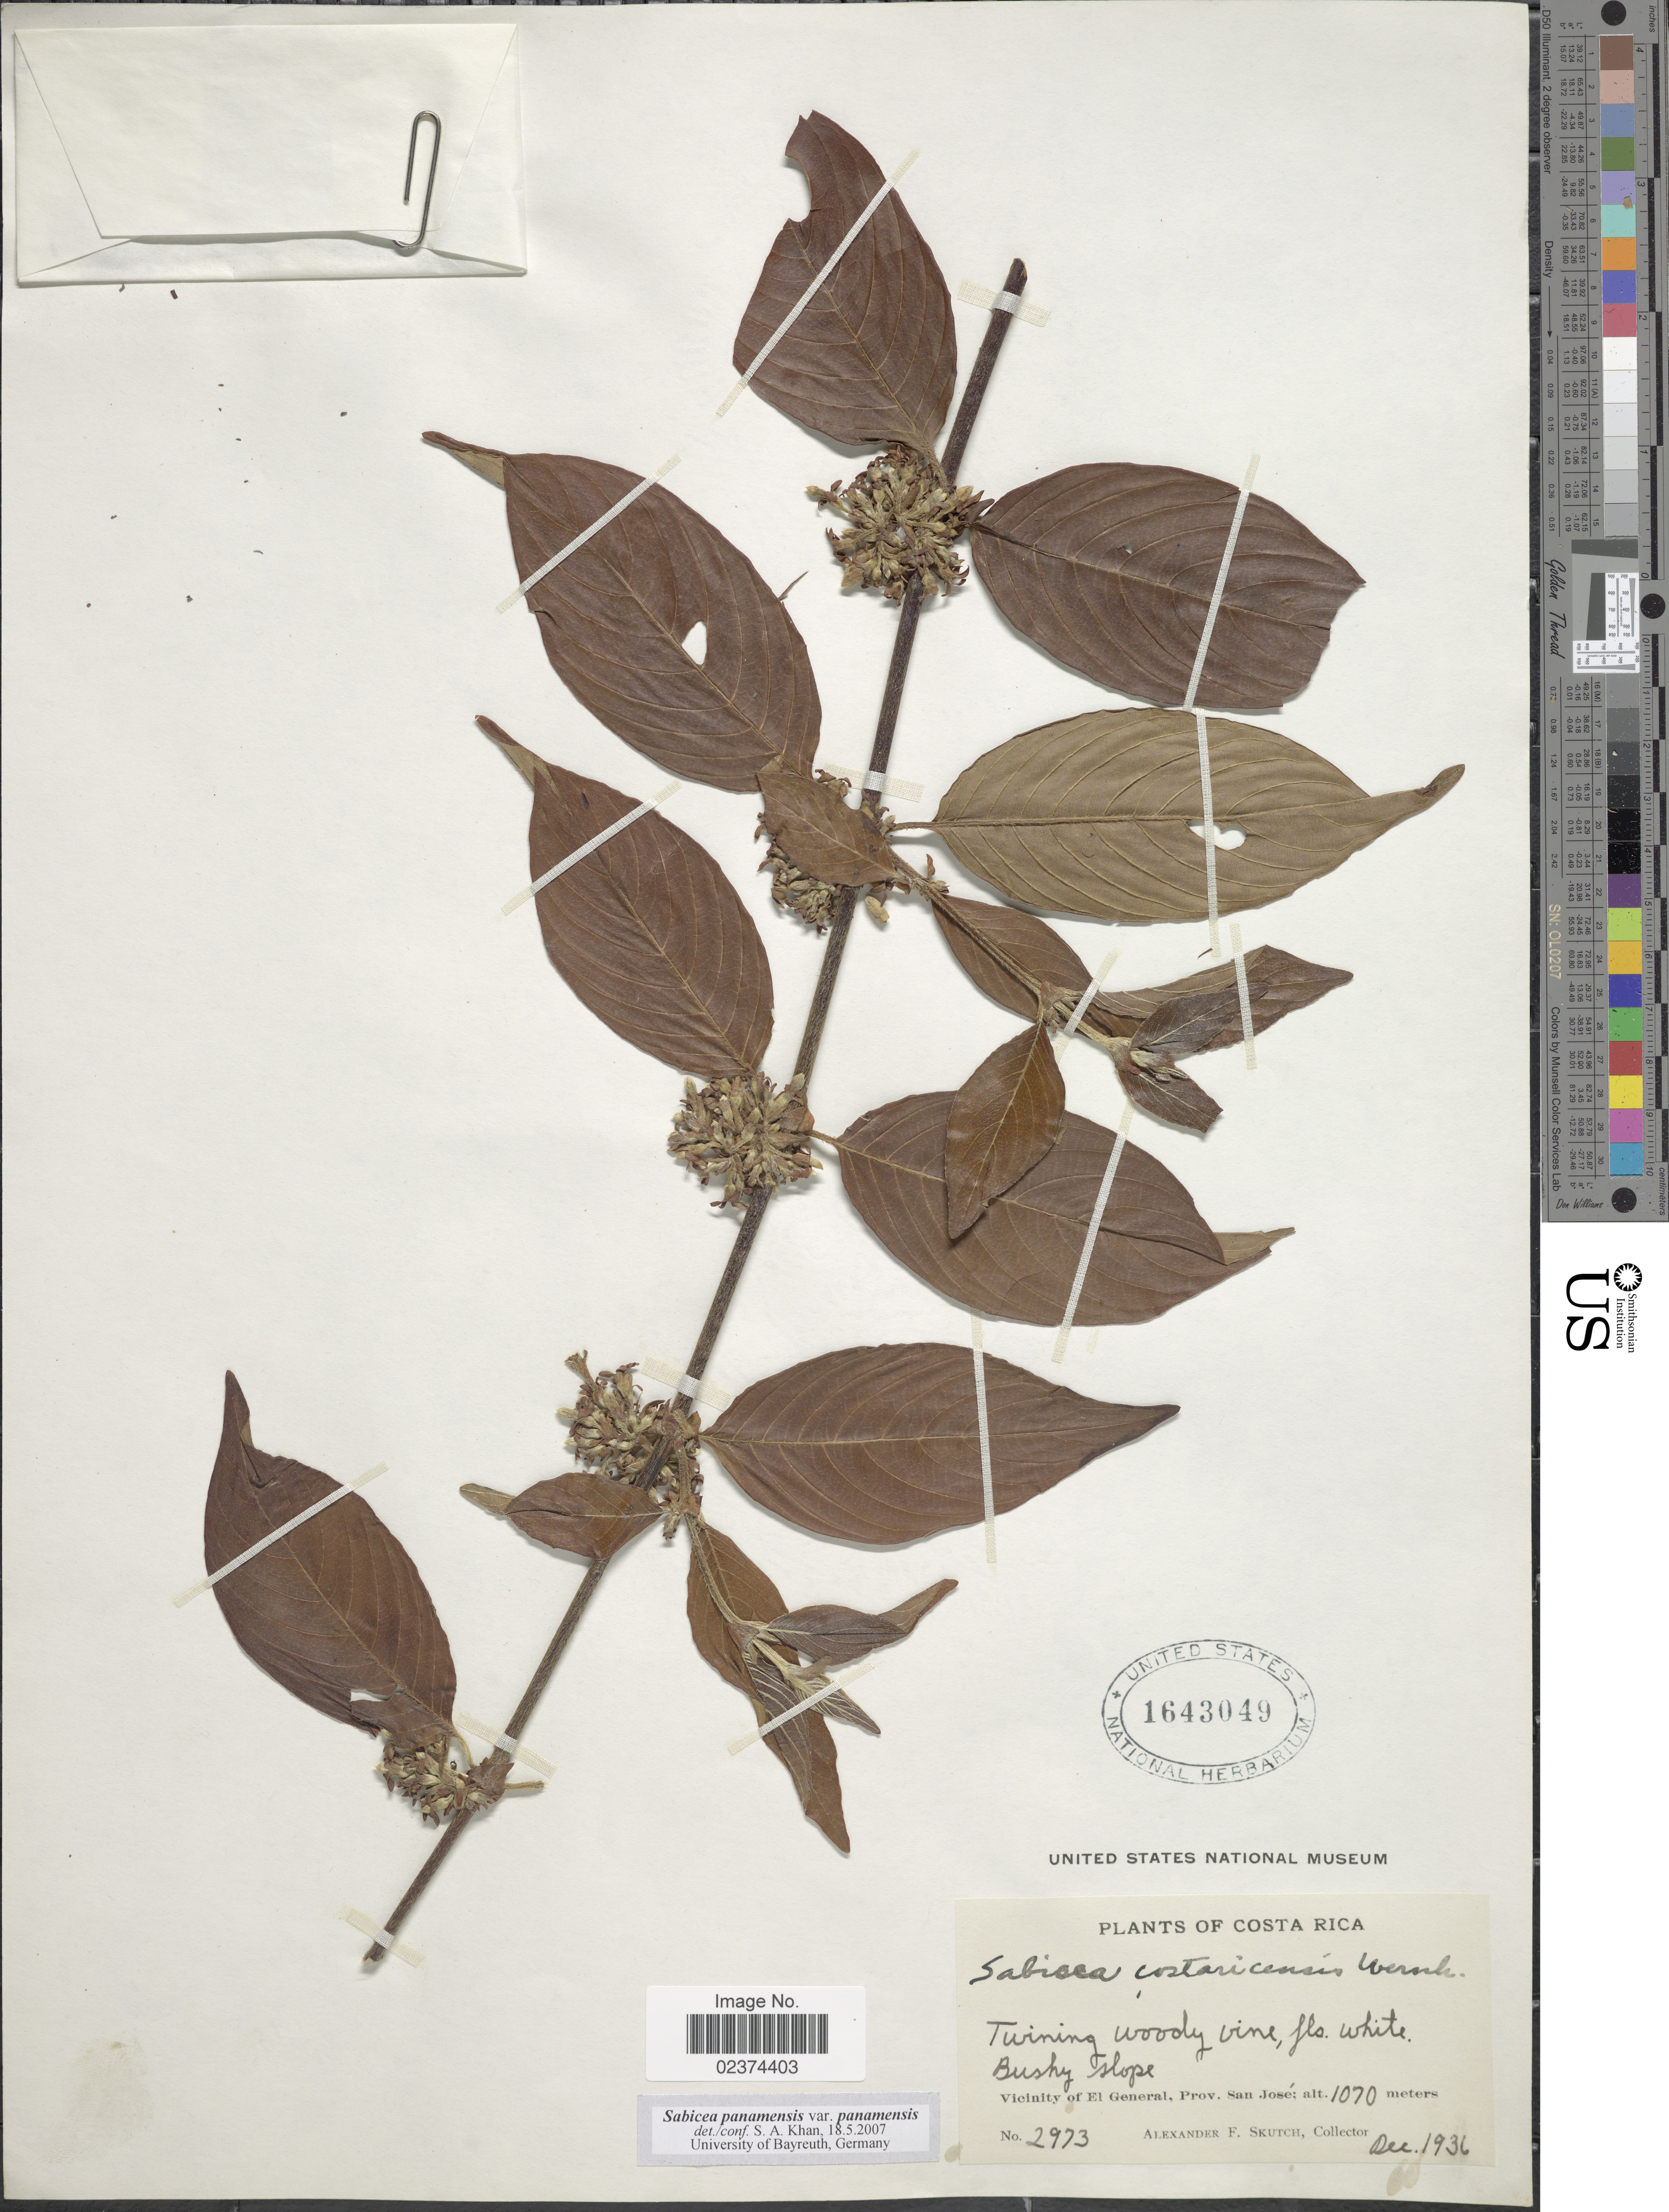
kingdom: Plantae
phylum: Tracheophyta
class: Magnoliopsida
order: Gentianales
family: Rubiaceae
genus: Sabicea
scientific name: Sabicea panamensis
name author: Wernham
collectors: A. F. Skutch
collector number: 2973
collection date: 1936-12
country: Costa Rica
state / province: San José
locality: Twining woody vine, Bushy slope, Vicinity of El General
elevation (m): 1070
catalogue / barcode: US 1643049